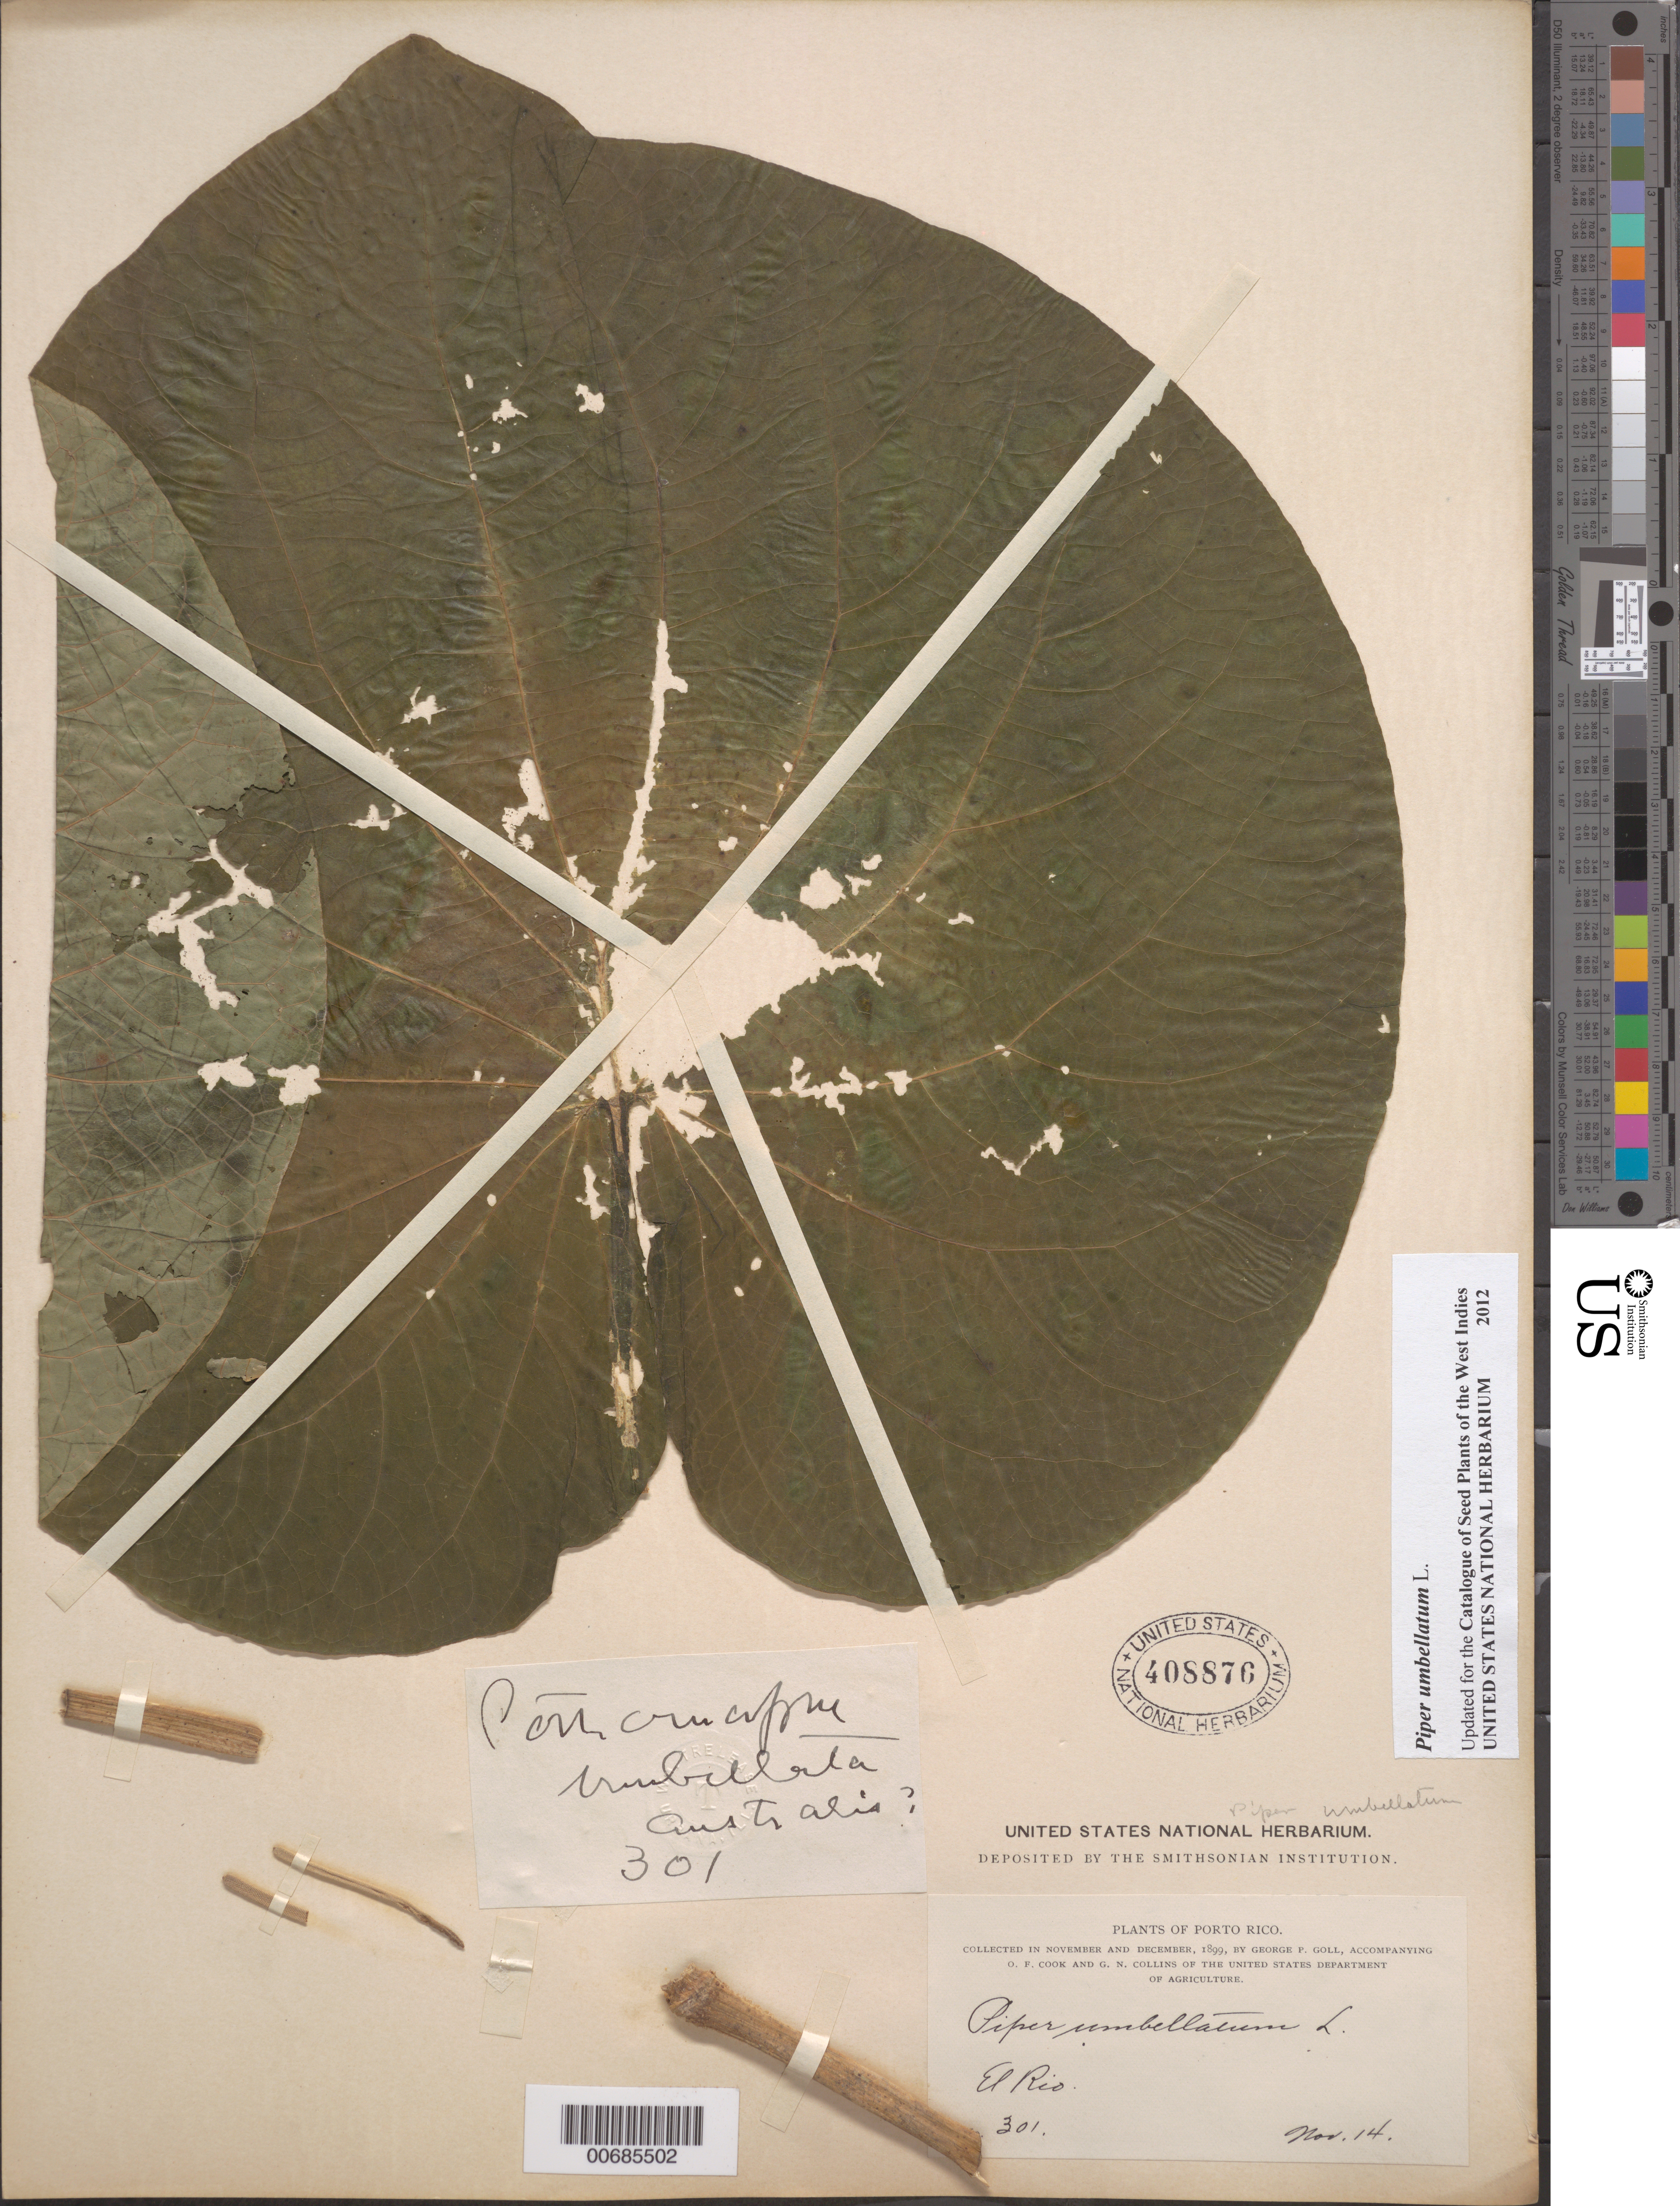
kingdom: Plantae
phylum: Tracheophyta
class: Magnoliopsida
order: Piperales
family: Piperaceae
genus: Piper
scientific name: Piper peltatum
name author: L.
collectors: G. Goll, O. F. Cook & G. Collins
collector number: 301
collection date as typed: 14 Nov 1899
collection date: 1899-11-14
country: Puerto Rico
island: Greater Antilles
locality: Sierra de Naguabo ad Rio Blanco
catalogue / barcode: US 408876